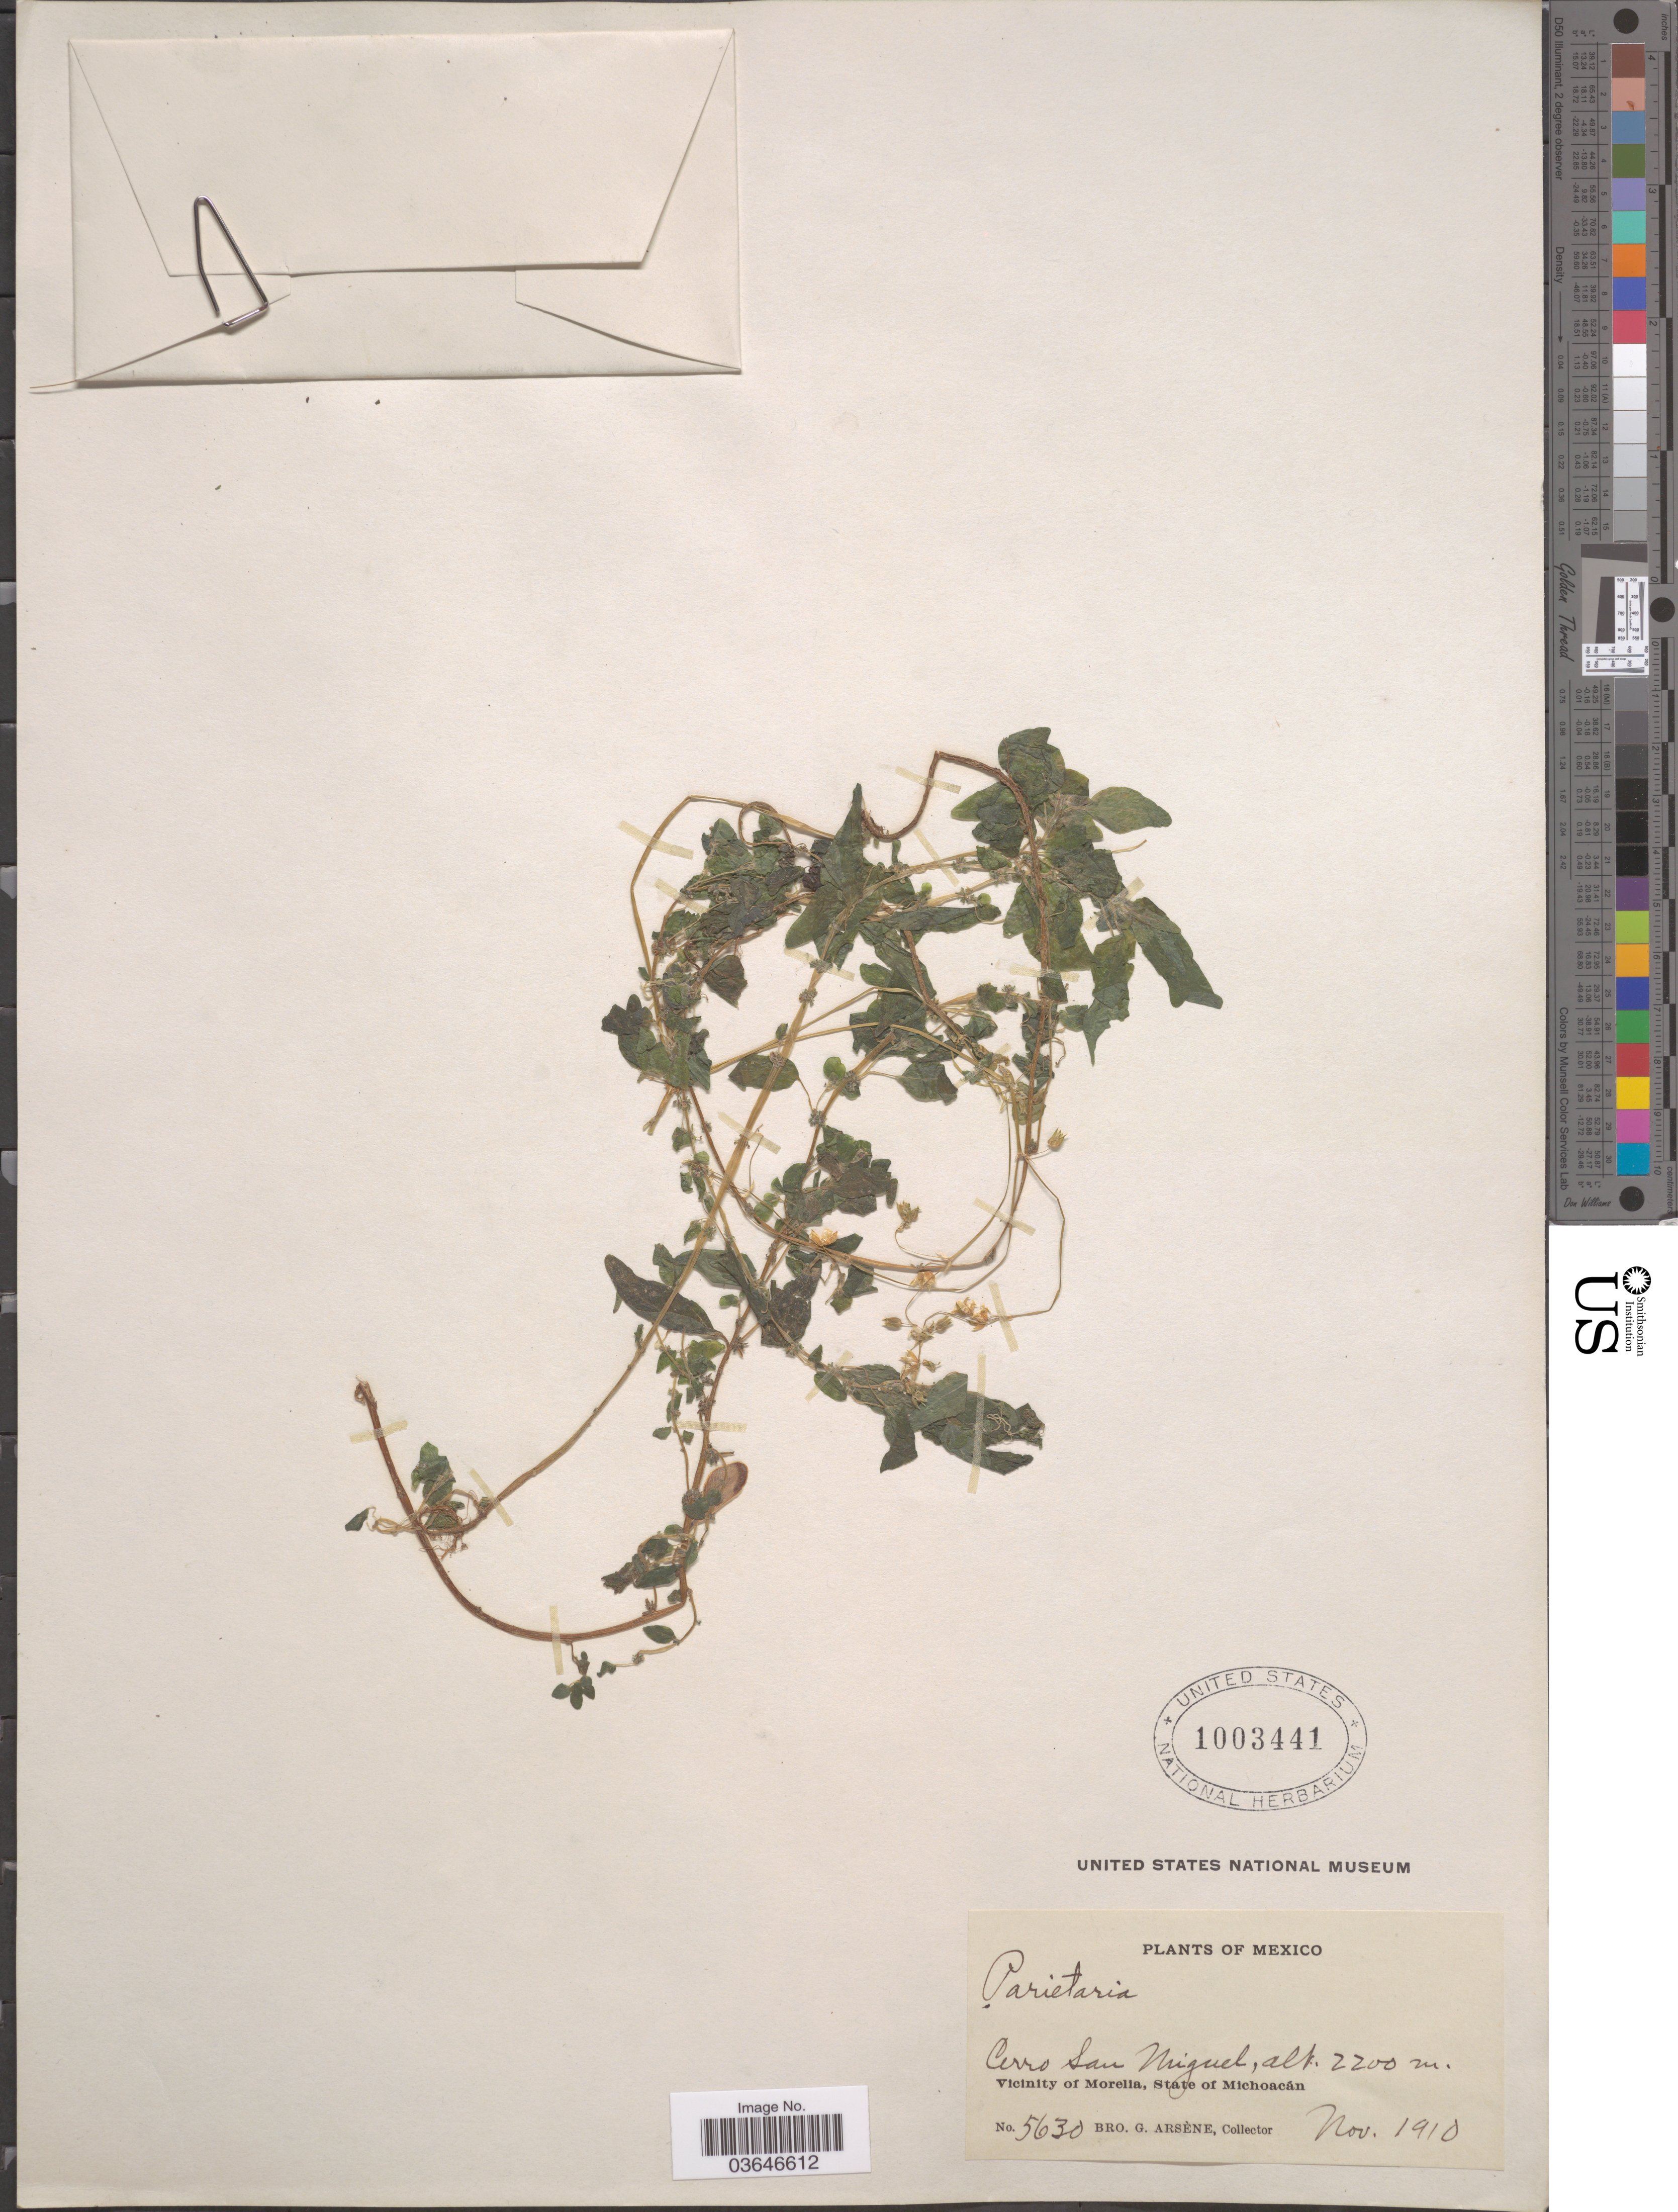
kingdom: Plantae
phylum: Tracheophyta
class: Magnoliopsida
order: Rosales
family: Urticaceae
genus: Parietaria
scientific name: Parietaria sp.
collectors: Bro. G. Arsène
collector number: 5630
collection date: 1910-11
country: Mexico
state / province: Michoacán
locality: Cerro San Miguel. Vicinity of Morelia, State of Michoacán.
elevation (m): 2200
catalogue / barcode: US 1003441